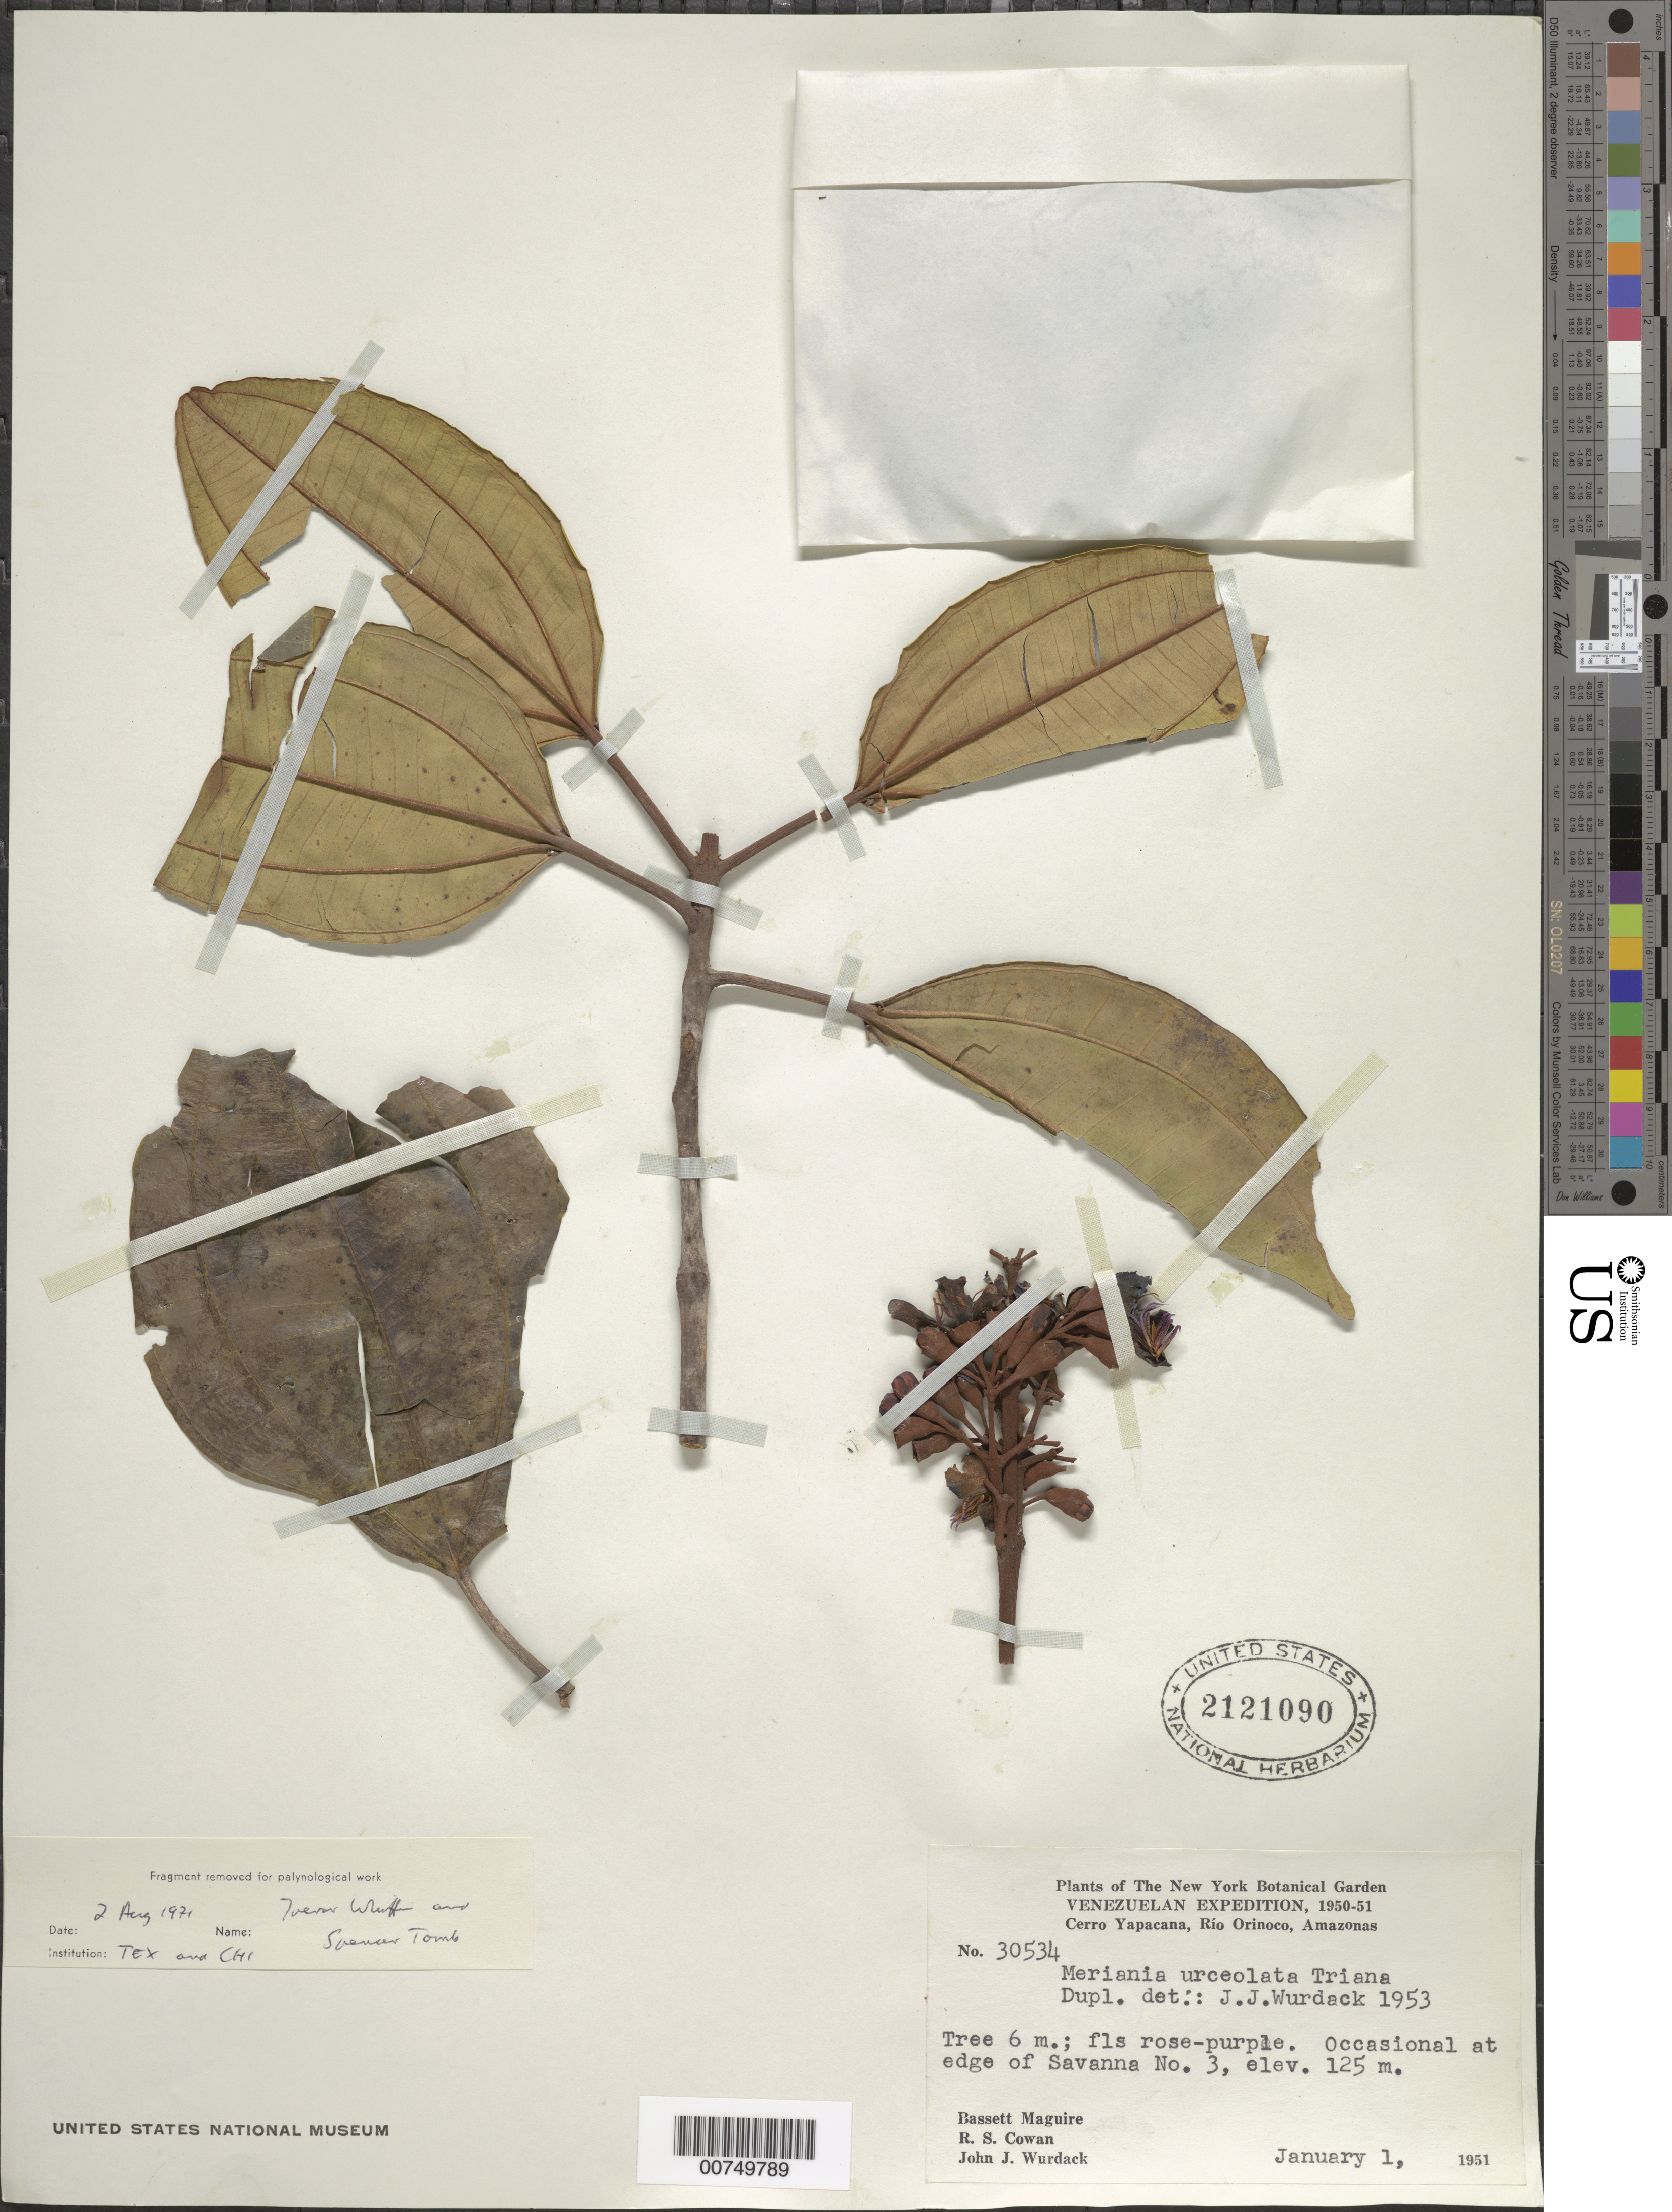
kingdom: Plantae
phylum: Tracheophyta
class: Magnoliopsida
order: Myrtales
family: Melastomataceae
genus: Meriania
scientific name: Meriania urceolata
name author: Triana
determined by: Wurdack, John J., (US), US (UNITED STATES)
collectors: B. Maguire, R. S. Cowan & J. J. Wurdack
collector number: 30534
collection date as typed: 1-Jan-51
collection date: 1951-01-01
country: Venezuela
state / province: Amazonas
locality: Cerro Yapacána, Río Orinoco; savanna No. 3, NW base of mountain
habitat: Edge of savanna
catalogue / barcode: US 2121090